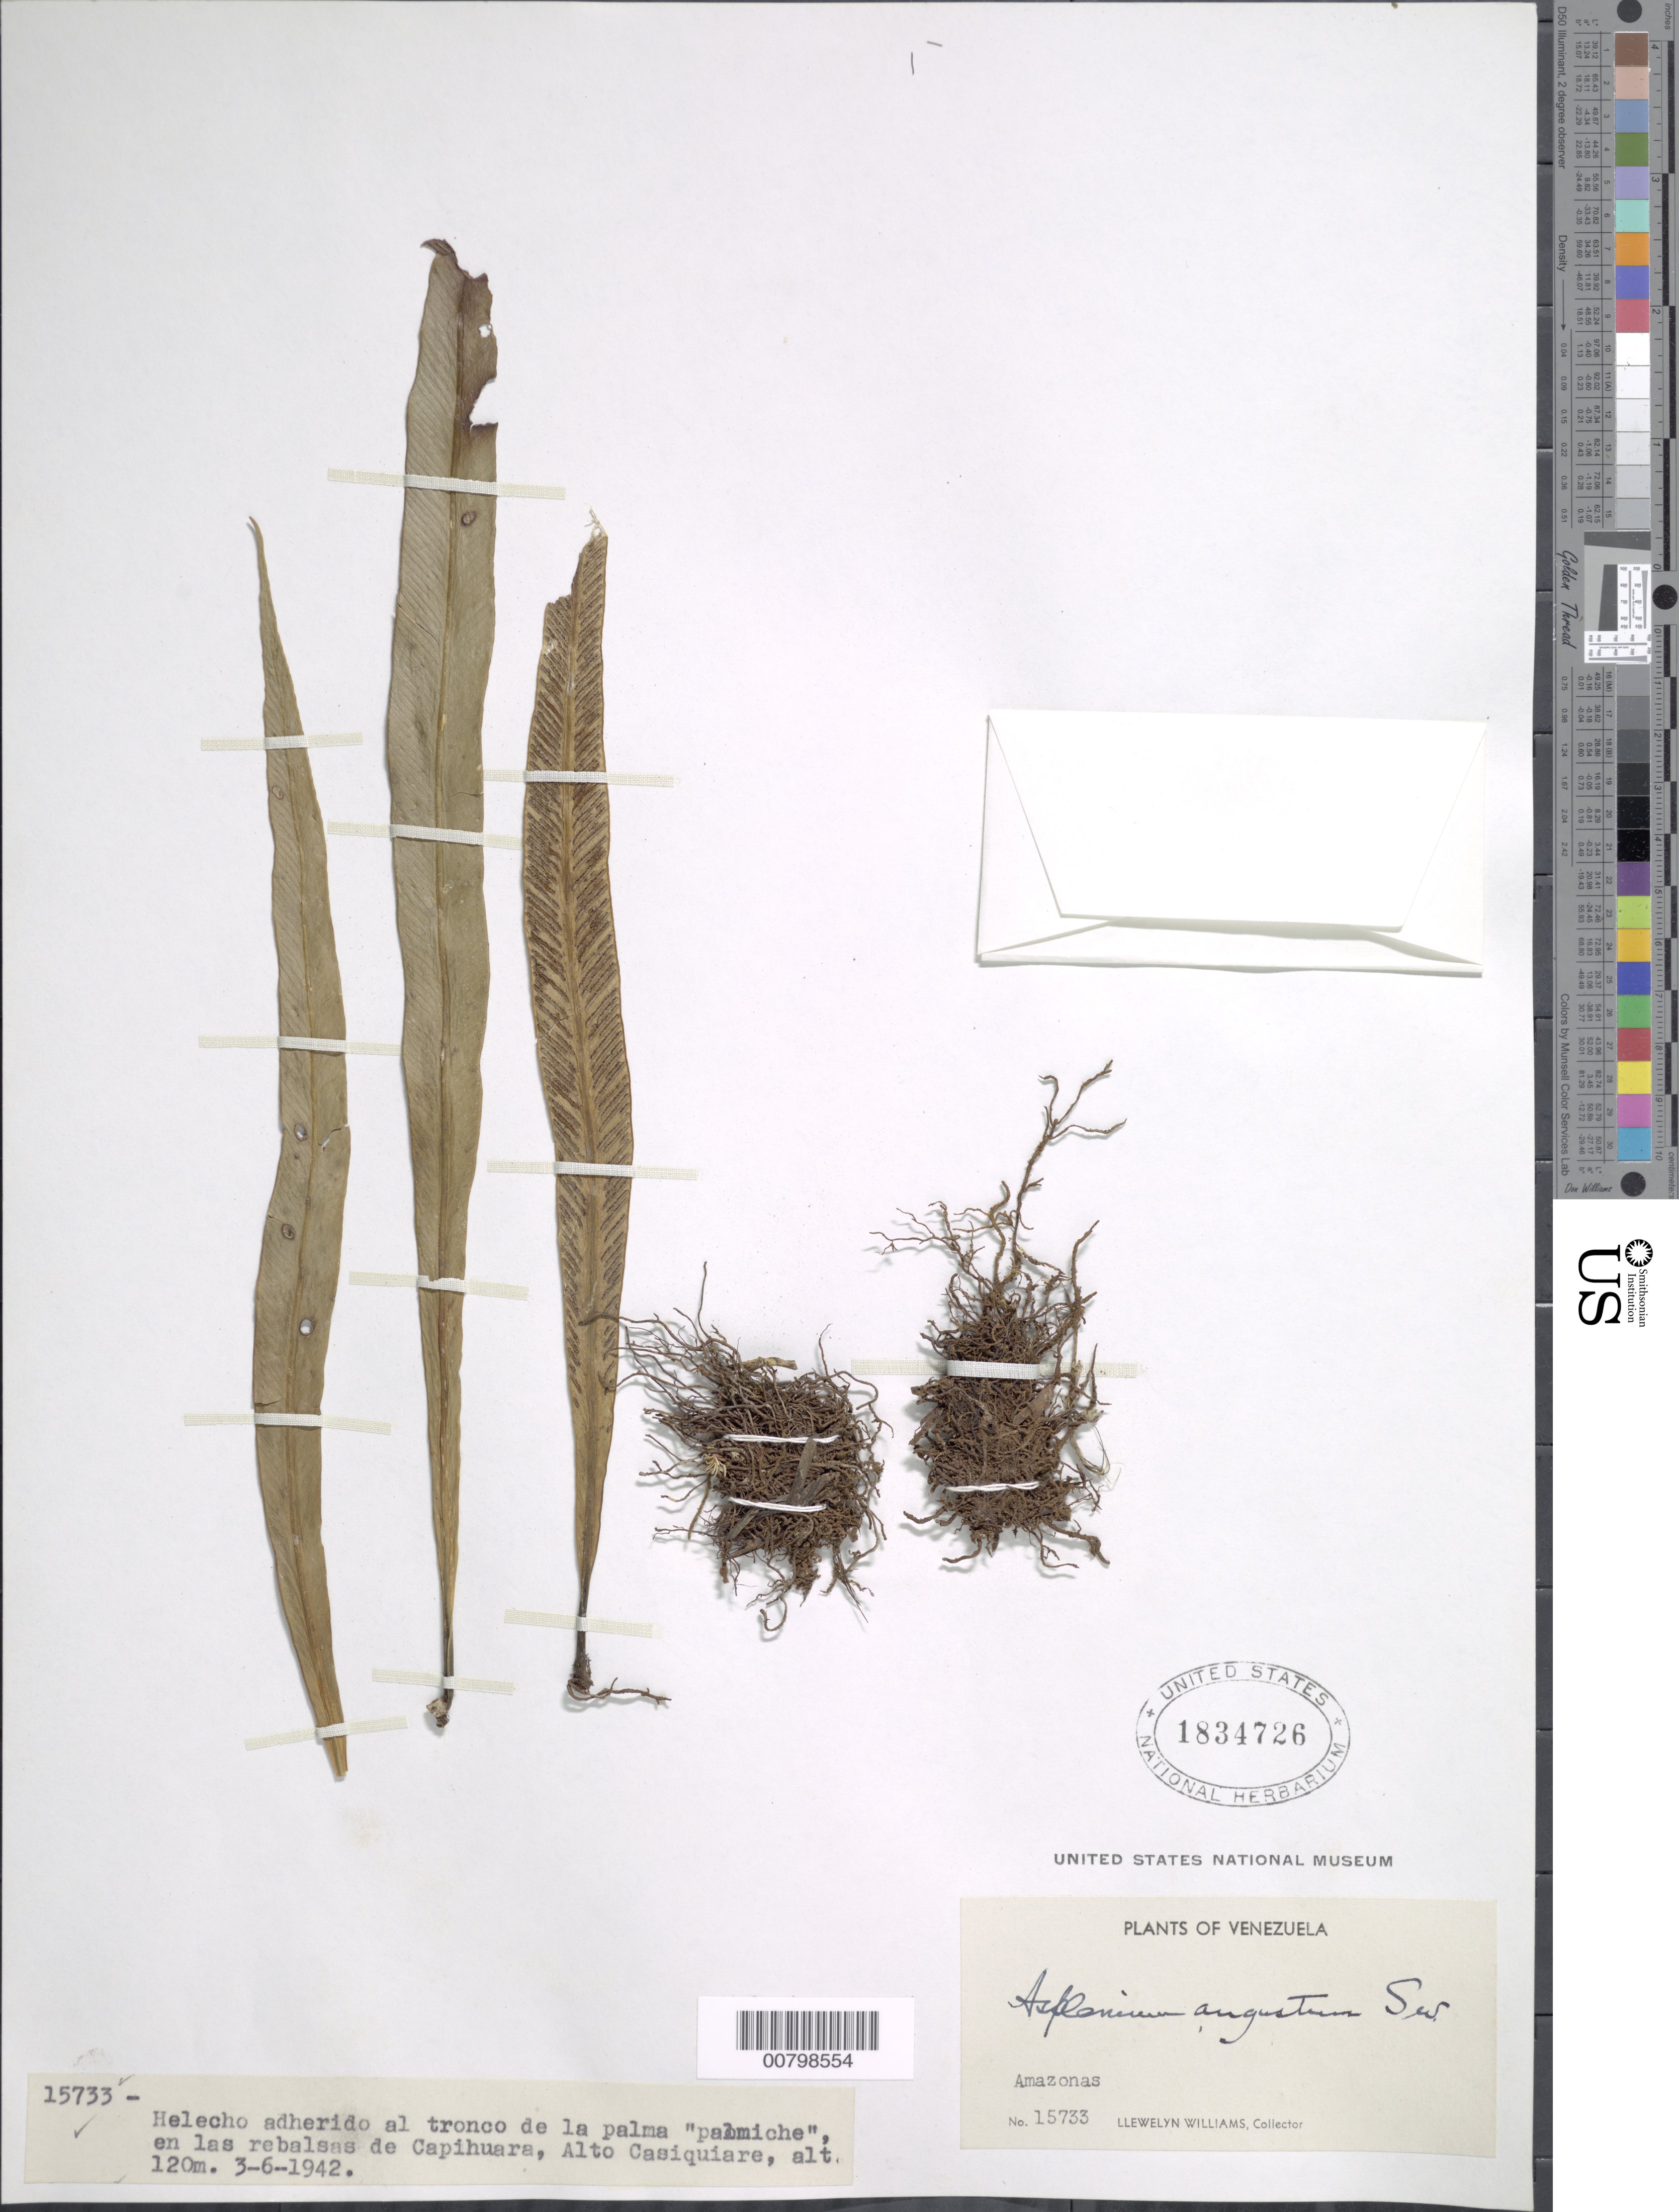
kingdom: Plantae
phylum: Tracheophyta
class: Polypodiopsida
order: Polypodiales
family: Aspleniaceae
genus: Asplenium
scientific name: Asplenium angustum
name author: Sw.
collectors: Ll. Williams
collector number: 15733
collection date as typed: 3-Jun-42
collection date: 1942-06-03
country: Venezuela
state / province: Amazonas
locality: Capihuara, Alto Casiquiare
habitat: Al tronco de la palma "palimiche", en las rebalsas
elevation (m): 120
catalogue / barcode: US 1834726